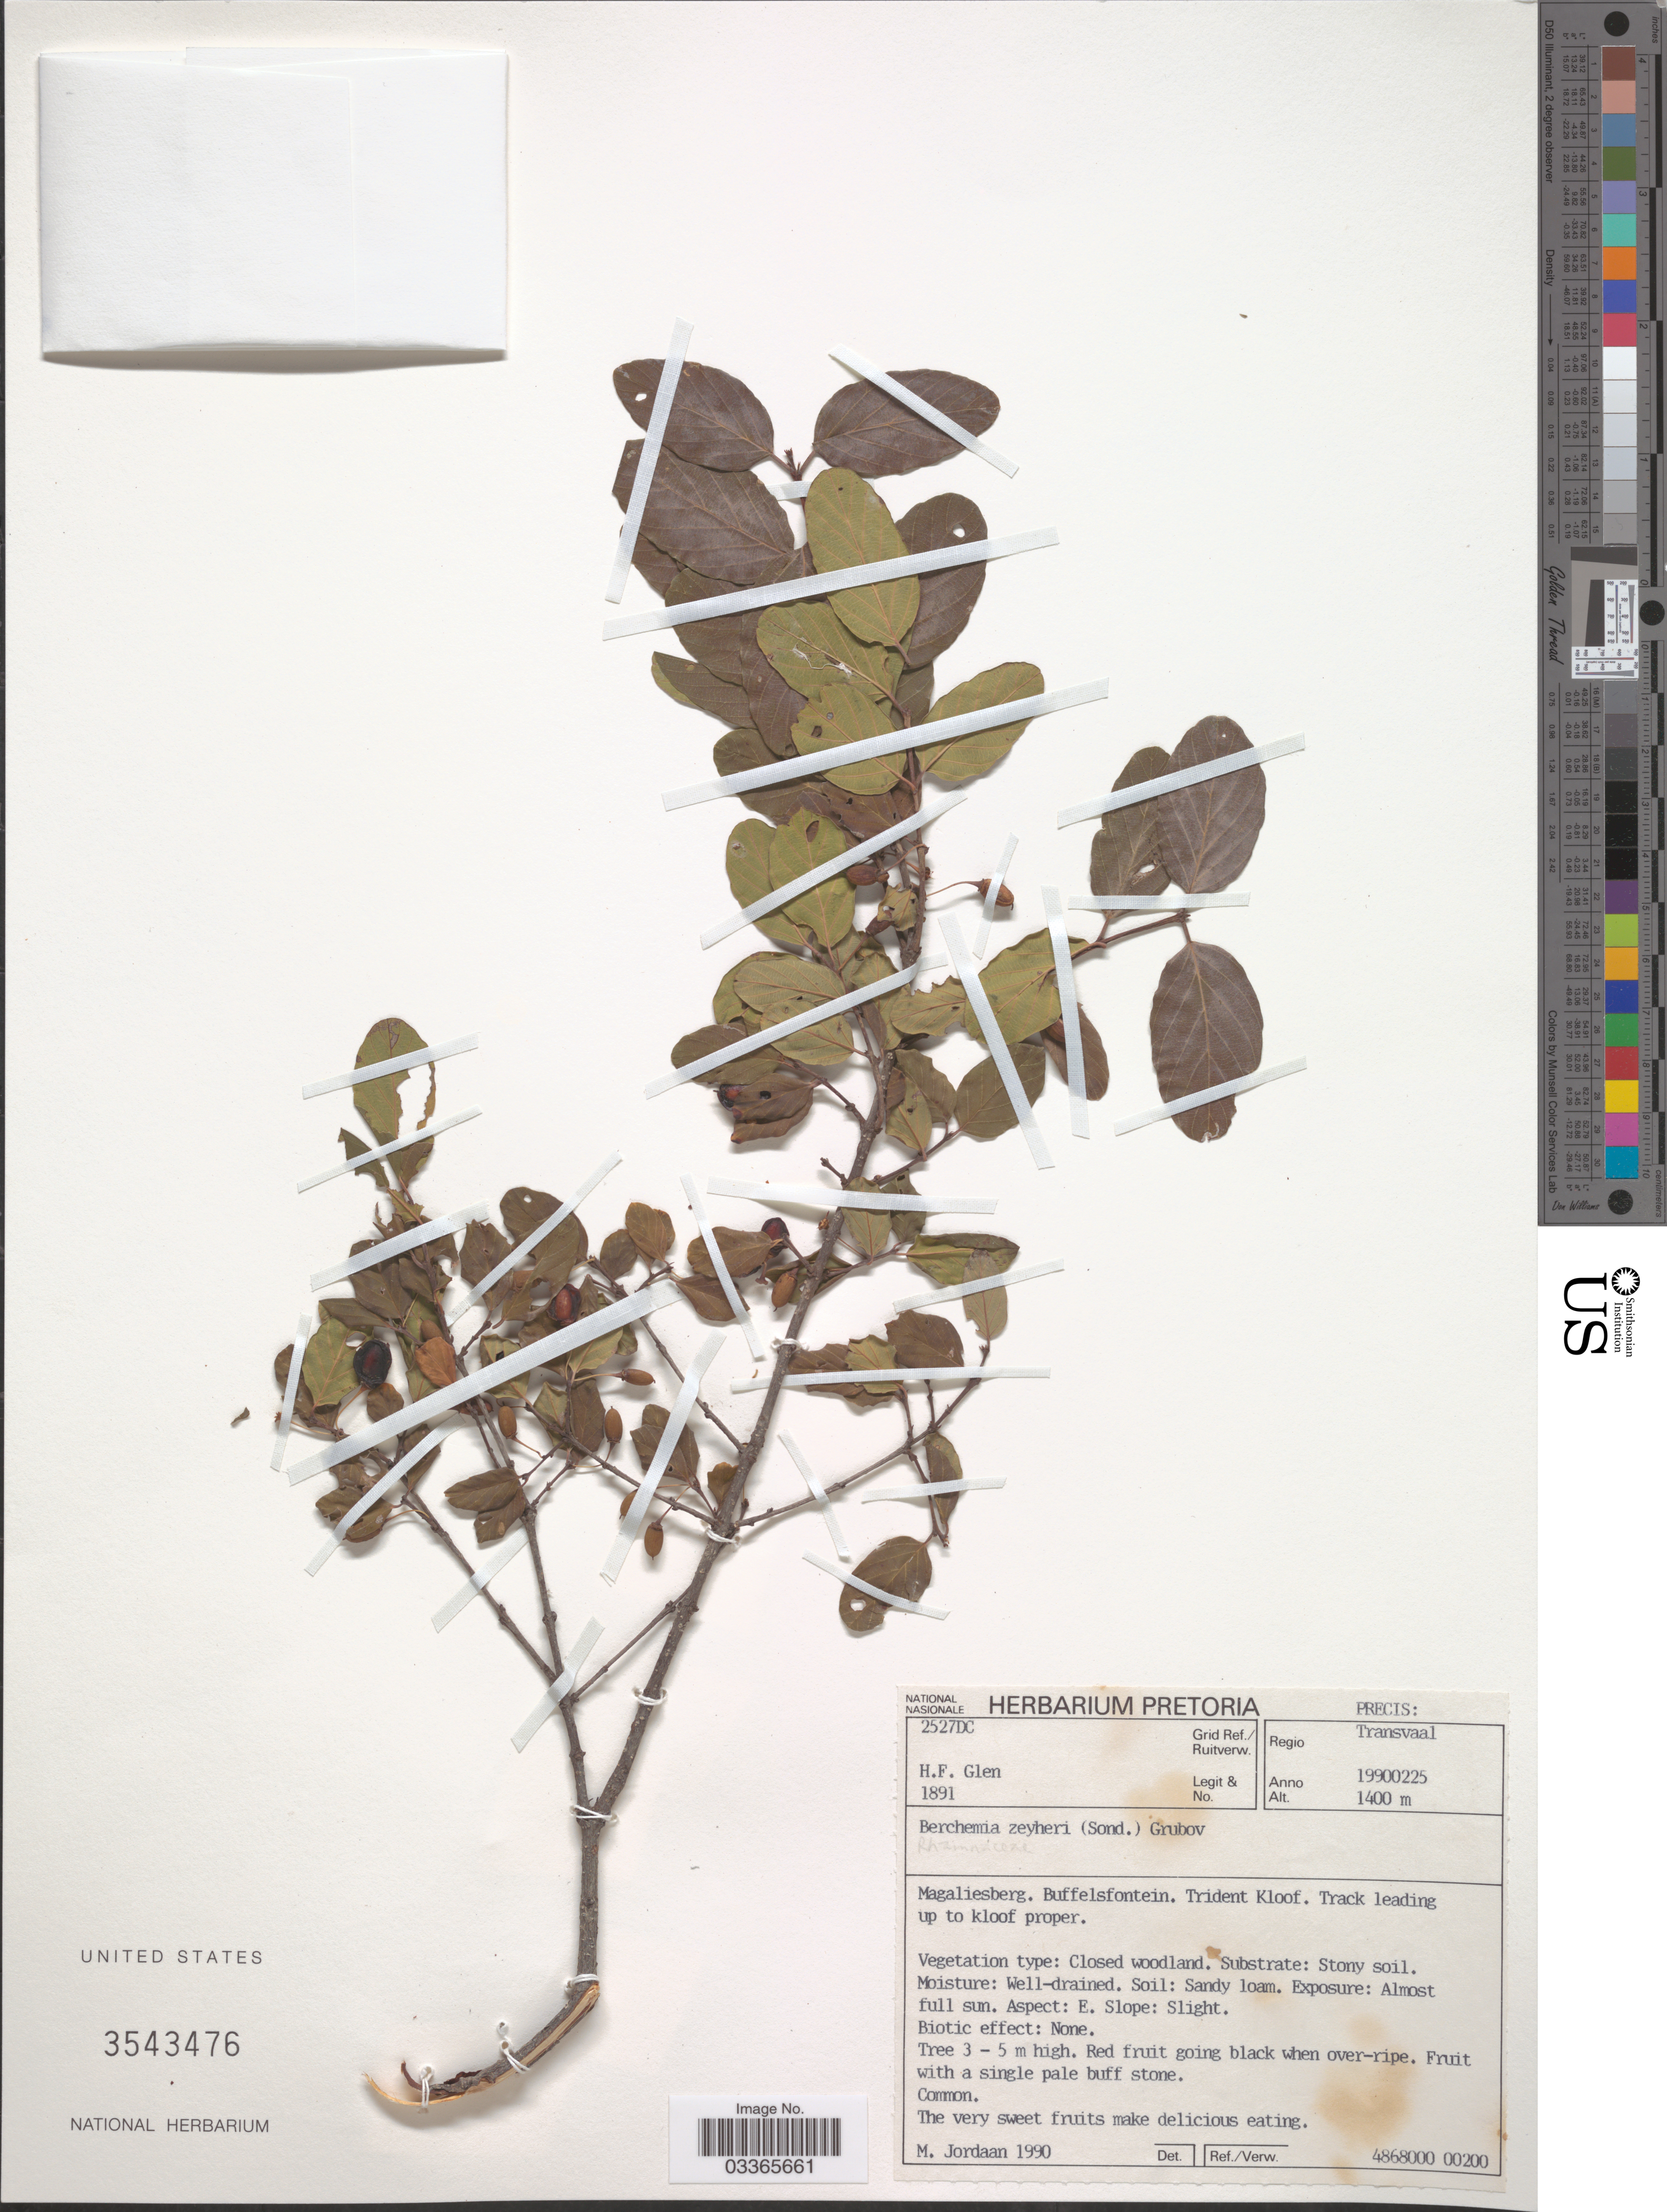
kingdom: Plantae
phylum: Tracheophyta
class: Magnoliopsida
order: Rosales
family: Rhamnaceae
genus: Phyllogeiton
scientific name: Phyllogeiton zeyheri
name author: (Sond.) Suess.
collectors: H. F. Glen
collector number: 1891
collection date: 1990-02-25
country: South Africa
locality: Grid Ref./Ruitverw. 2527DC, Regio Transvaal, Magaliesberg. Buffelsfontein. Trident Kloof. Track leading up to kloof proper.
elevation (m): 1400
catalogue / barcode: US 3543476